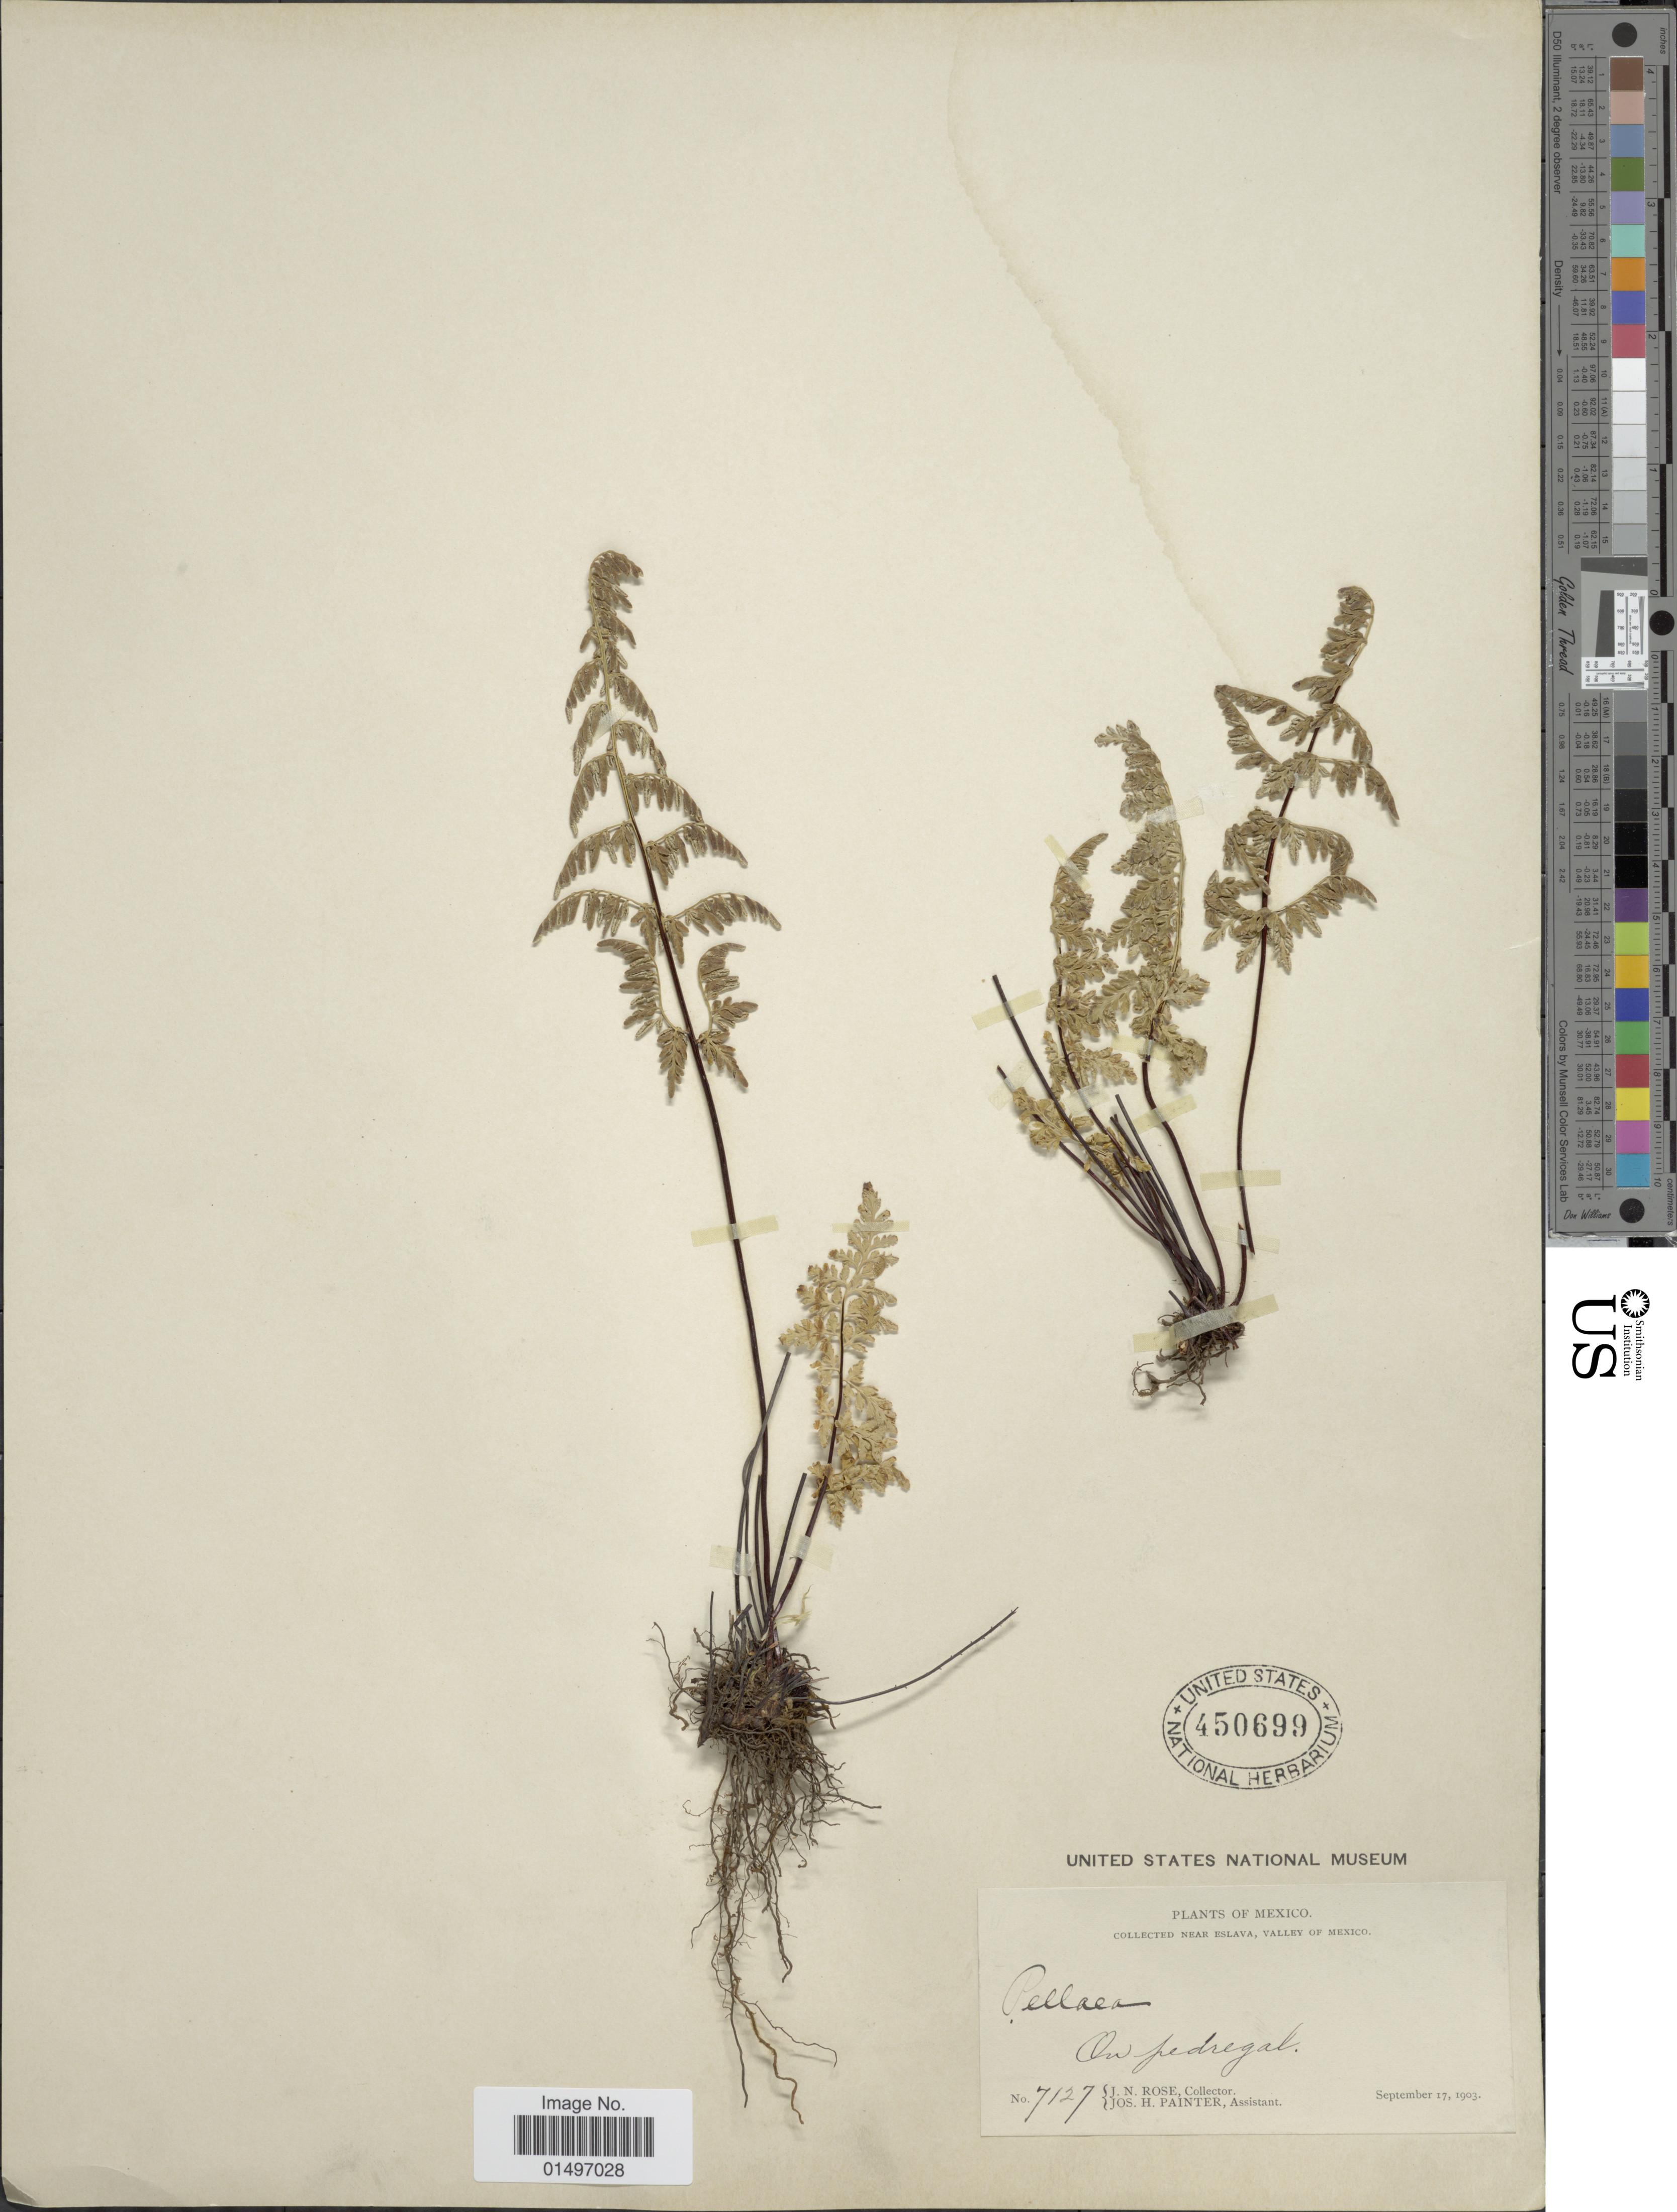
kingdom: Plantae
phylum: Tracheophyta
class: Polypodiopsida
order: Polypodiales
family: Pteridaceae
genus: Gaga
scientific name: Gaga hirsuta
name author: (Link) Fay W. Li & Windham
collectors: J. N. Rose & J. H. Painter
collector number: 7127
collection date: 1903-09-17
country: Mexico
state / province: México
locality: Mexico, near Eslava, Valley of Mexico.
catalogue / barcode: US 450699